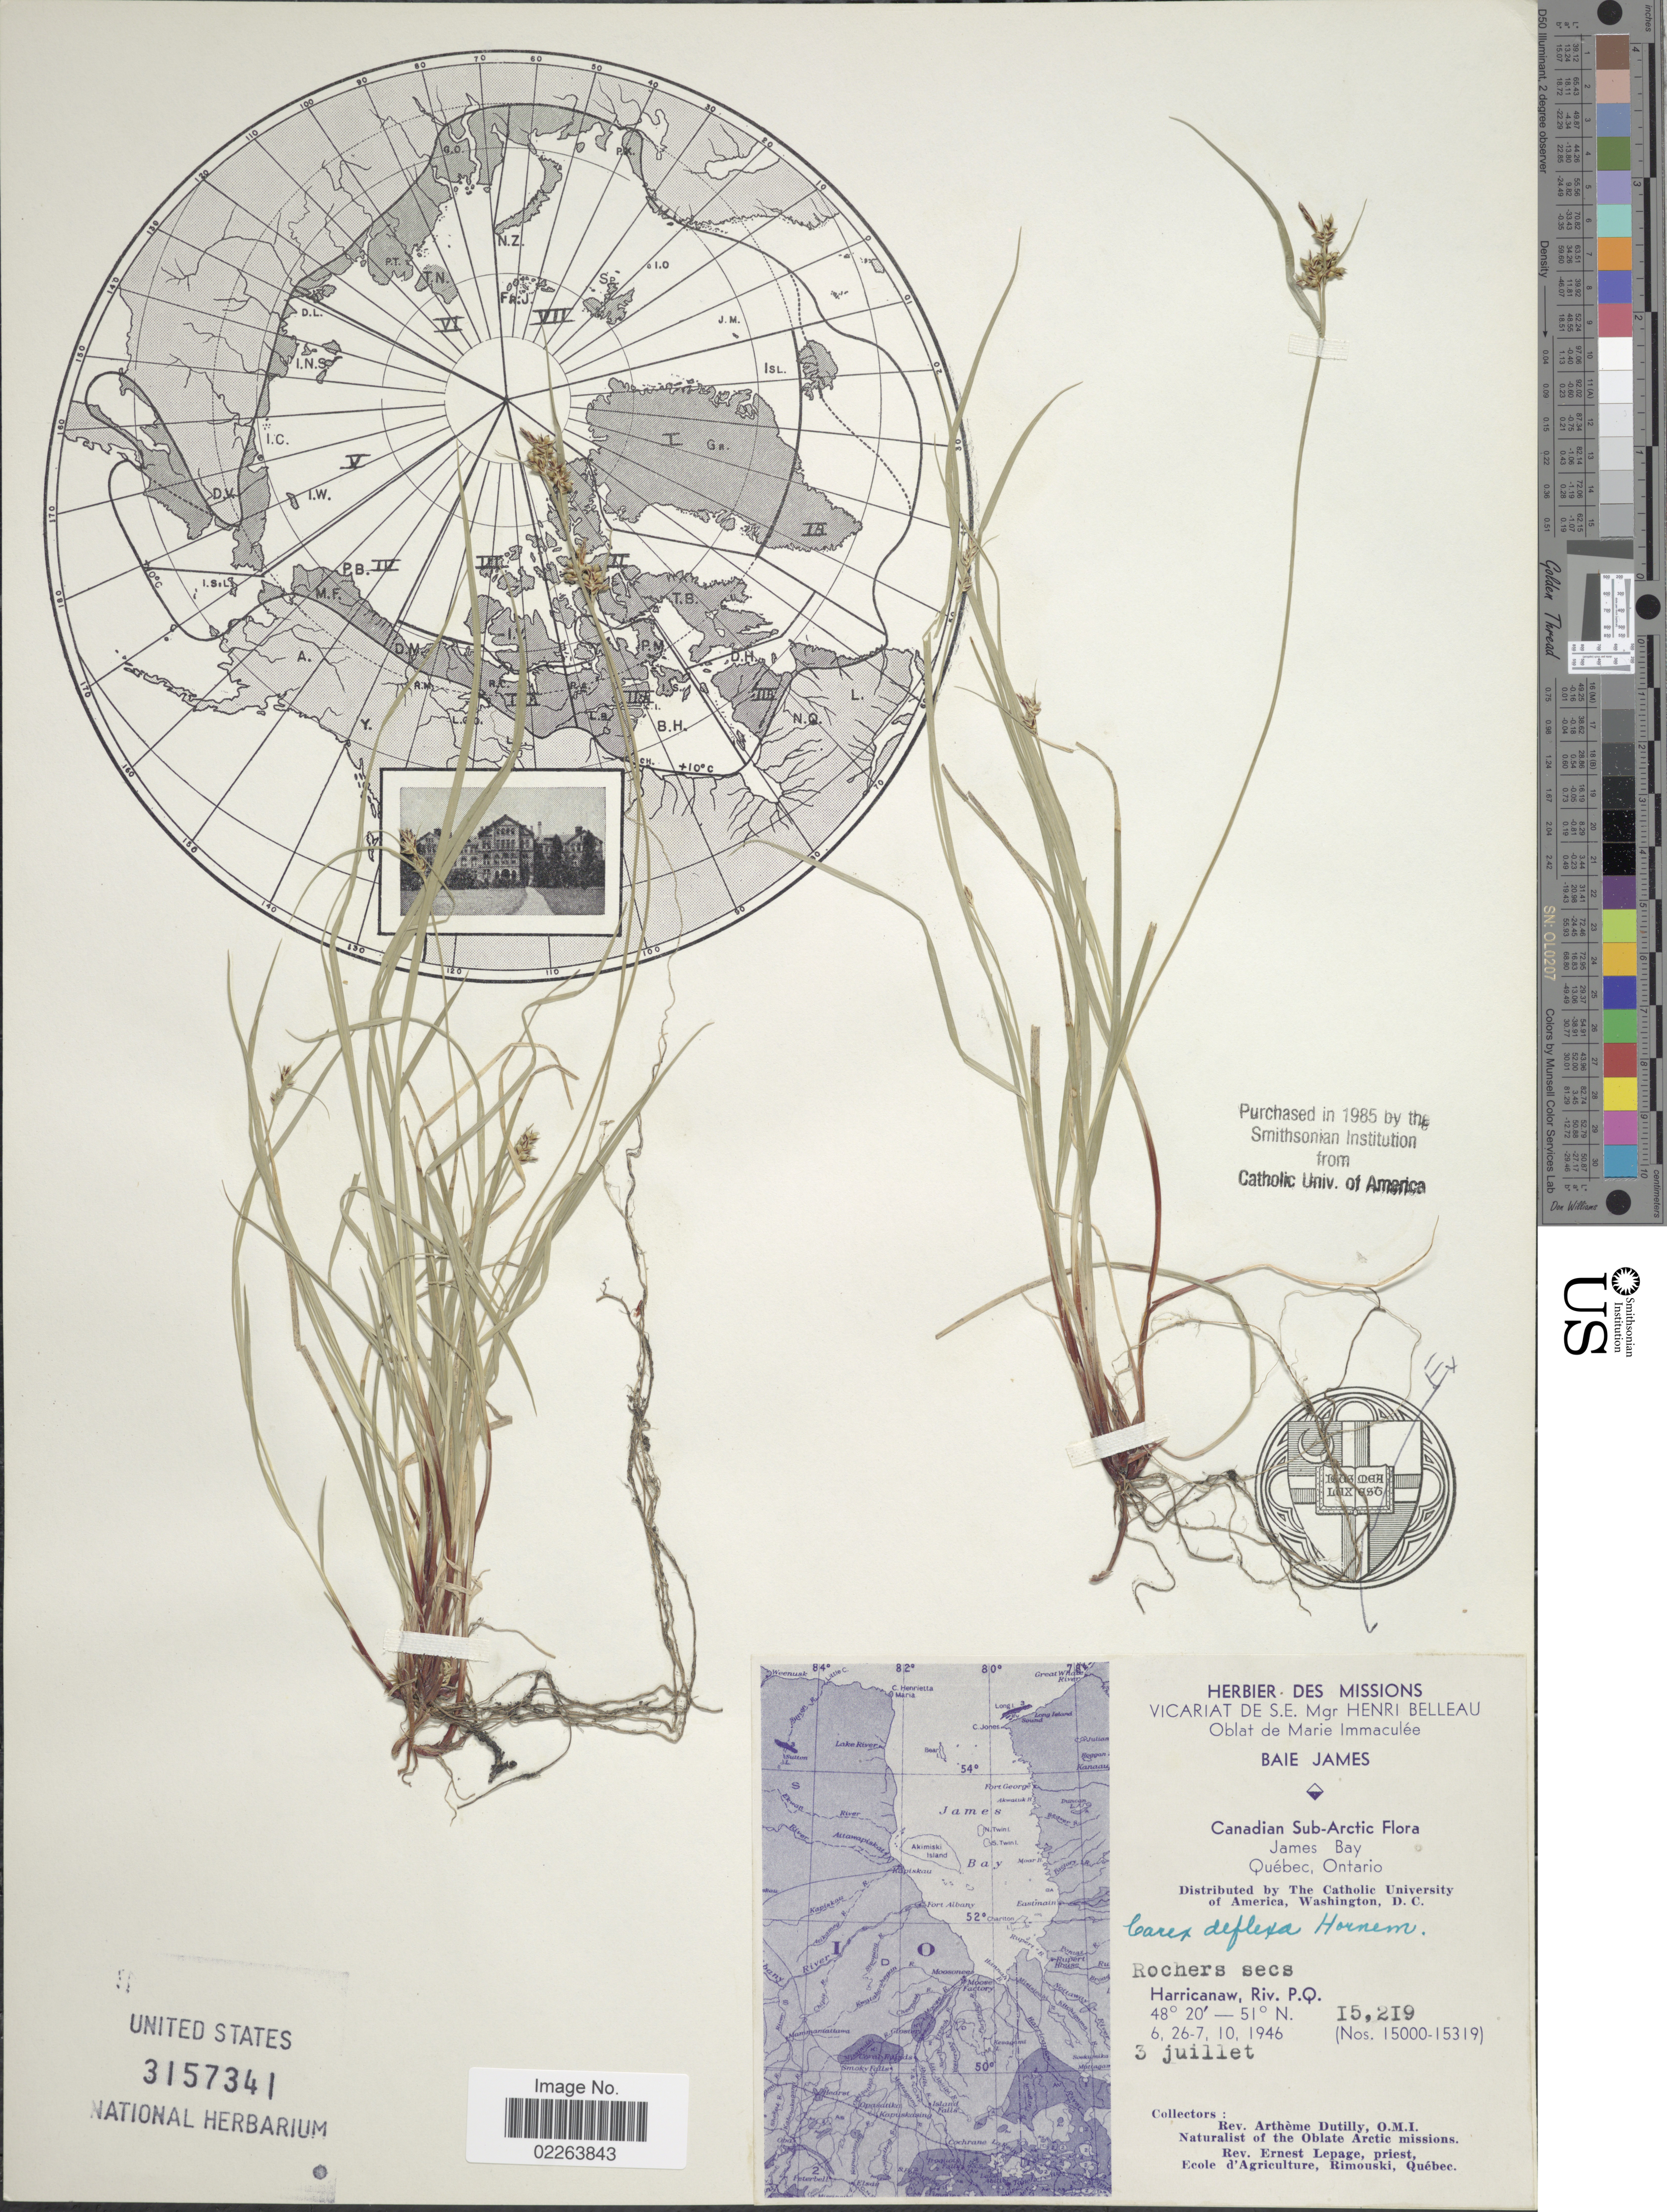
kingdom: Plantae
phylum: Tracheophyta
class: Liliopsida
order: Poales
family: Cyperaceae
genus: Carex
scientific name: Carex deflexa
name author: Hornem.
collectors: A. Dutilly & E. Lepage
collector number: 15219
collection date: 1946-07-03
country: Canada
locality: Canadian Sub-Arctic, James Bay, Québec, Ontario, Rochers secs, Harricanaw, Riv. P.Q.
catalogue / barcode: US 3157341